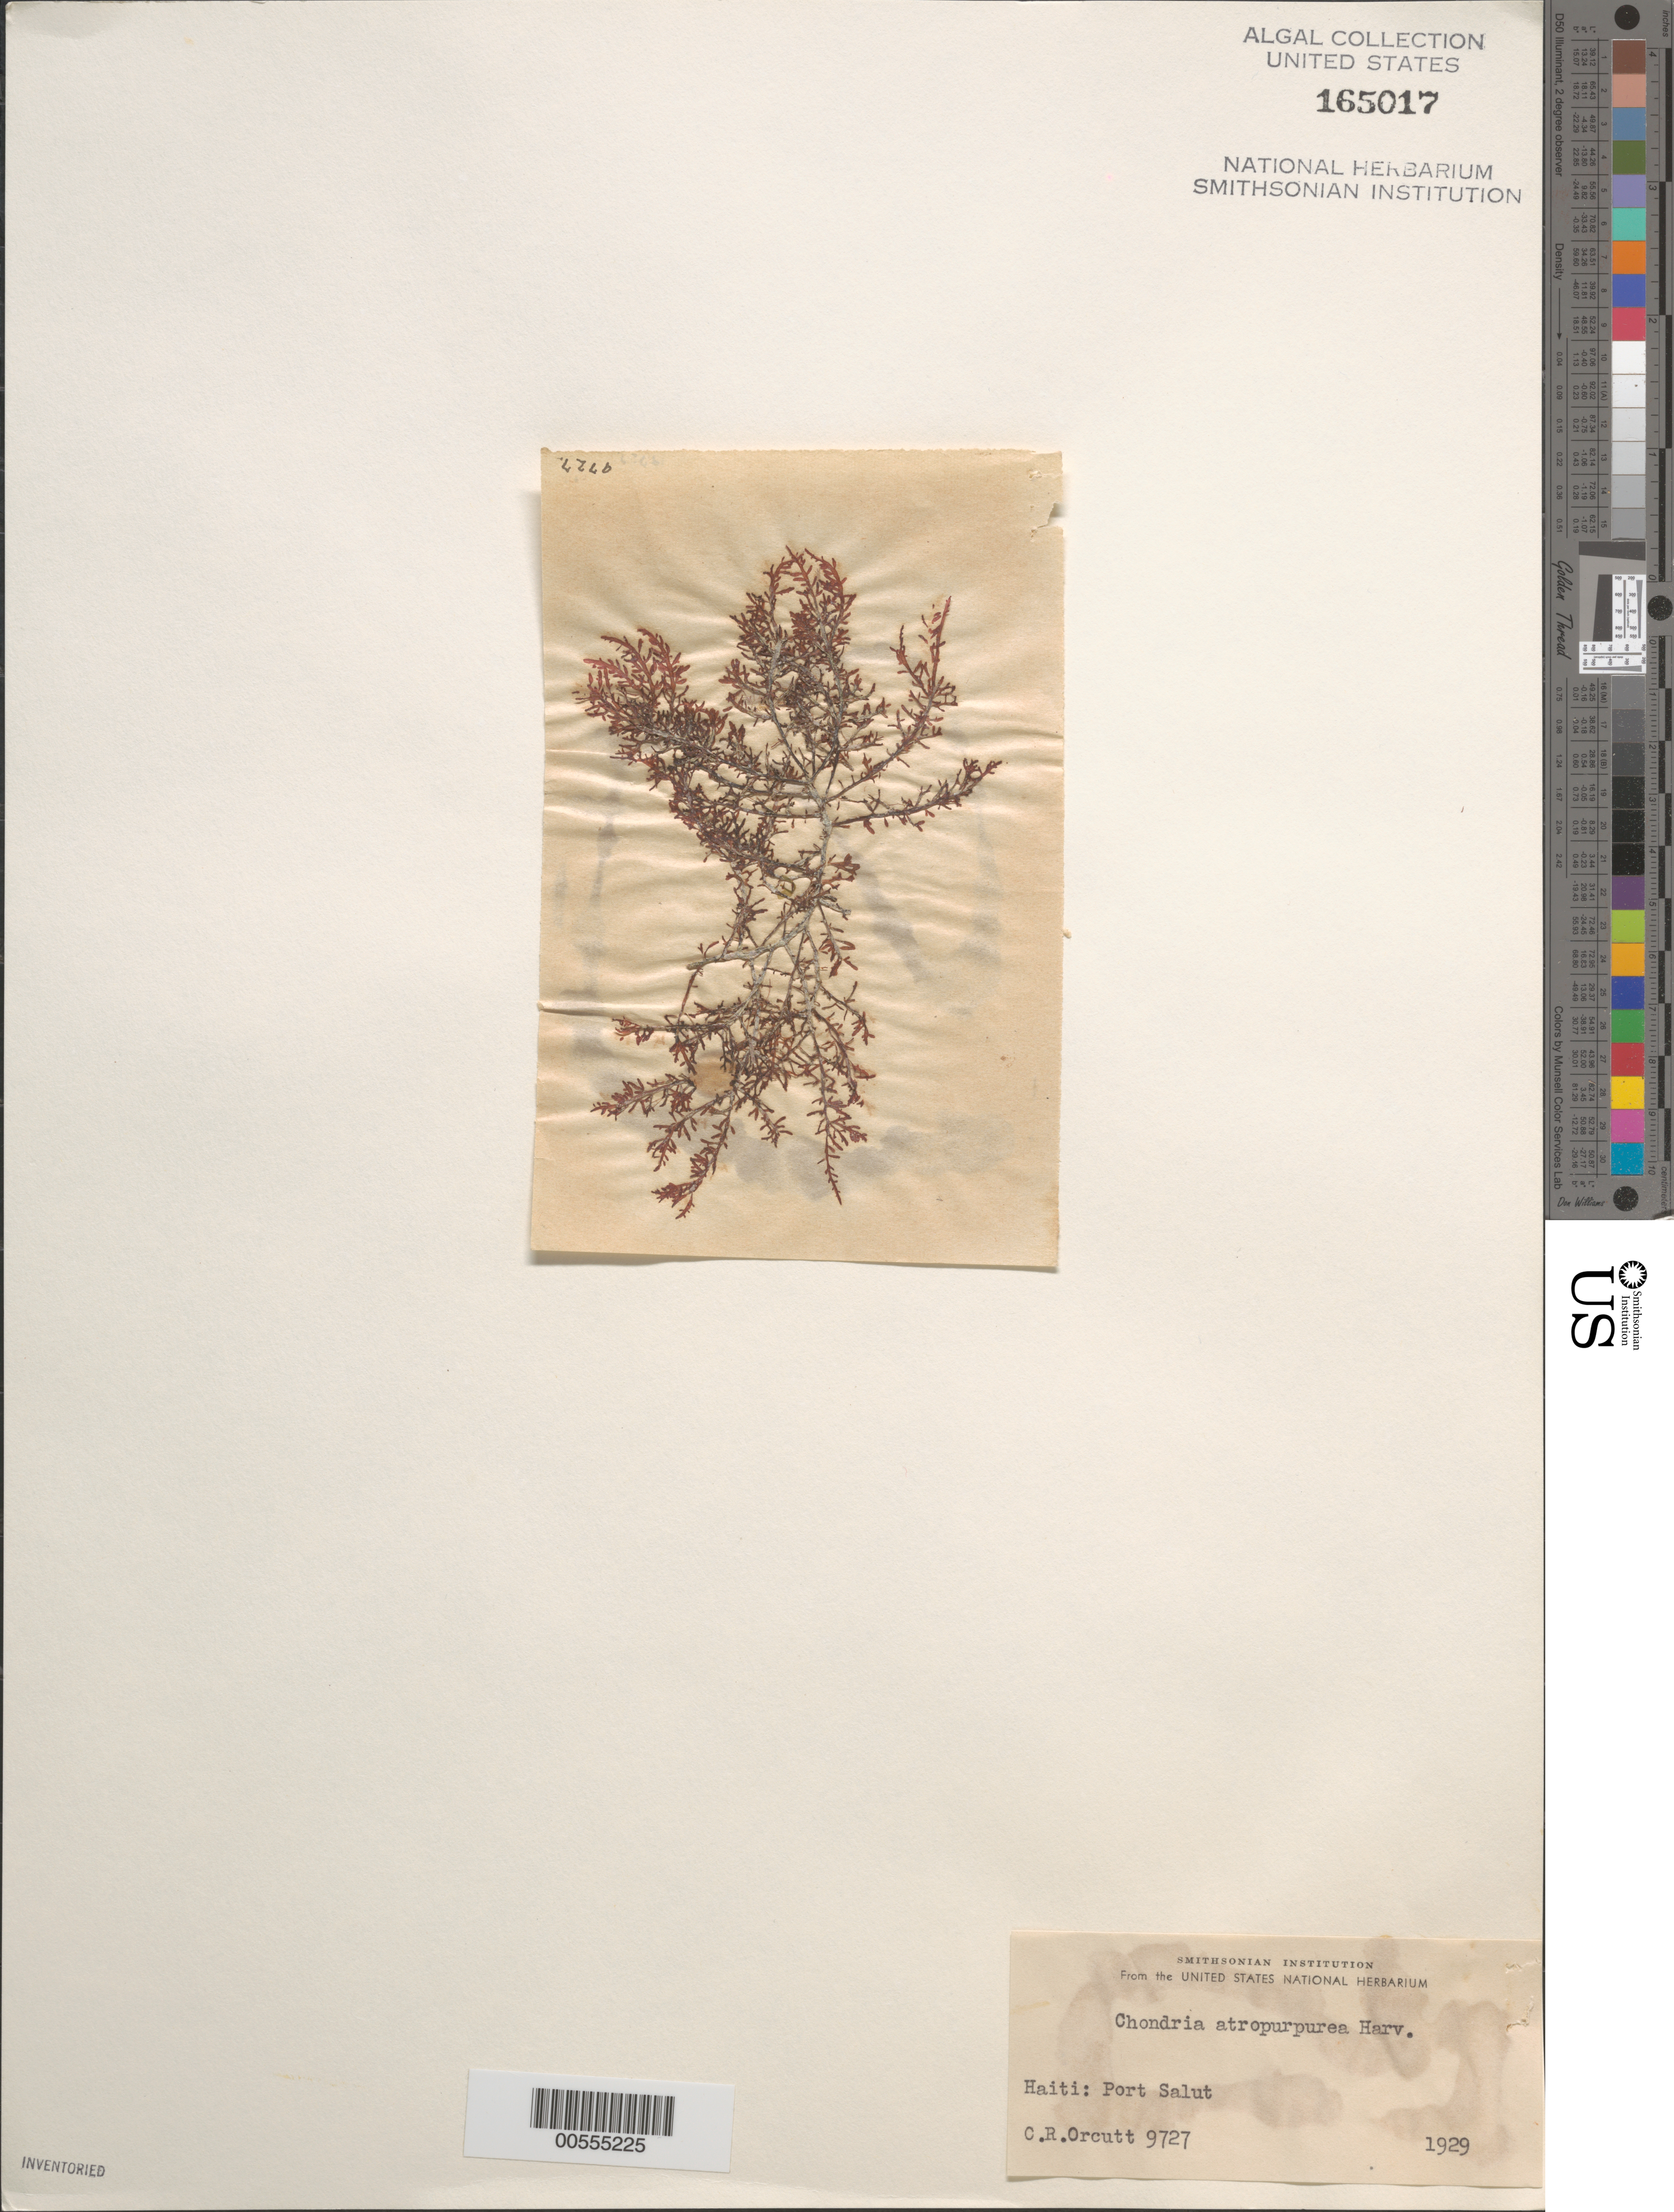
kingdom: Plantae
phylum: Rhodophyta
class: Florideophyceae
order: Ceramiales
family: Rhodomelaceae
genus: Chondria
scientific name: Chondria atropurpurea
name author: Harv.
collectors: C. R. Orcutt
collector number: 9727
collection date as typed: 1829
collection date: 1829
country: Haiti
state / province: Sud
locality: Port salut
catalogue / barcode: US 165017